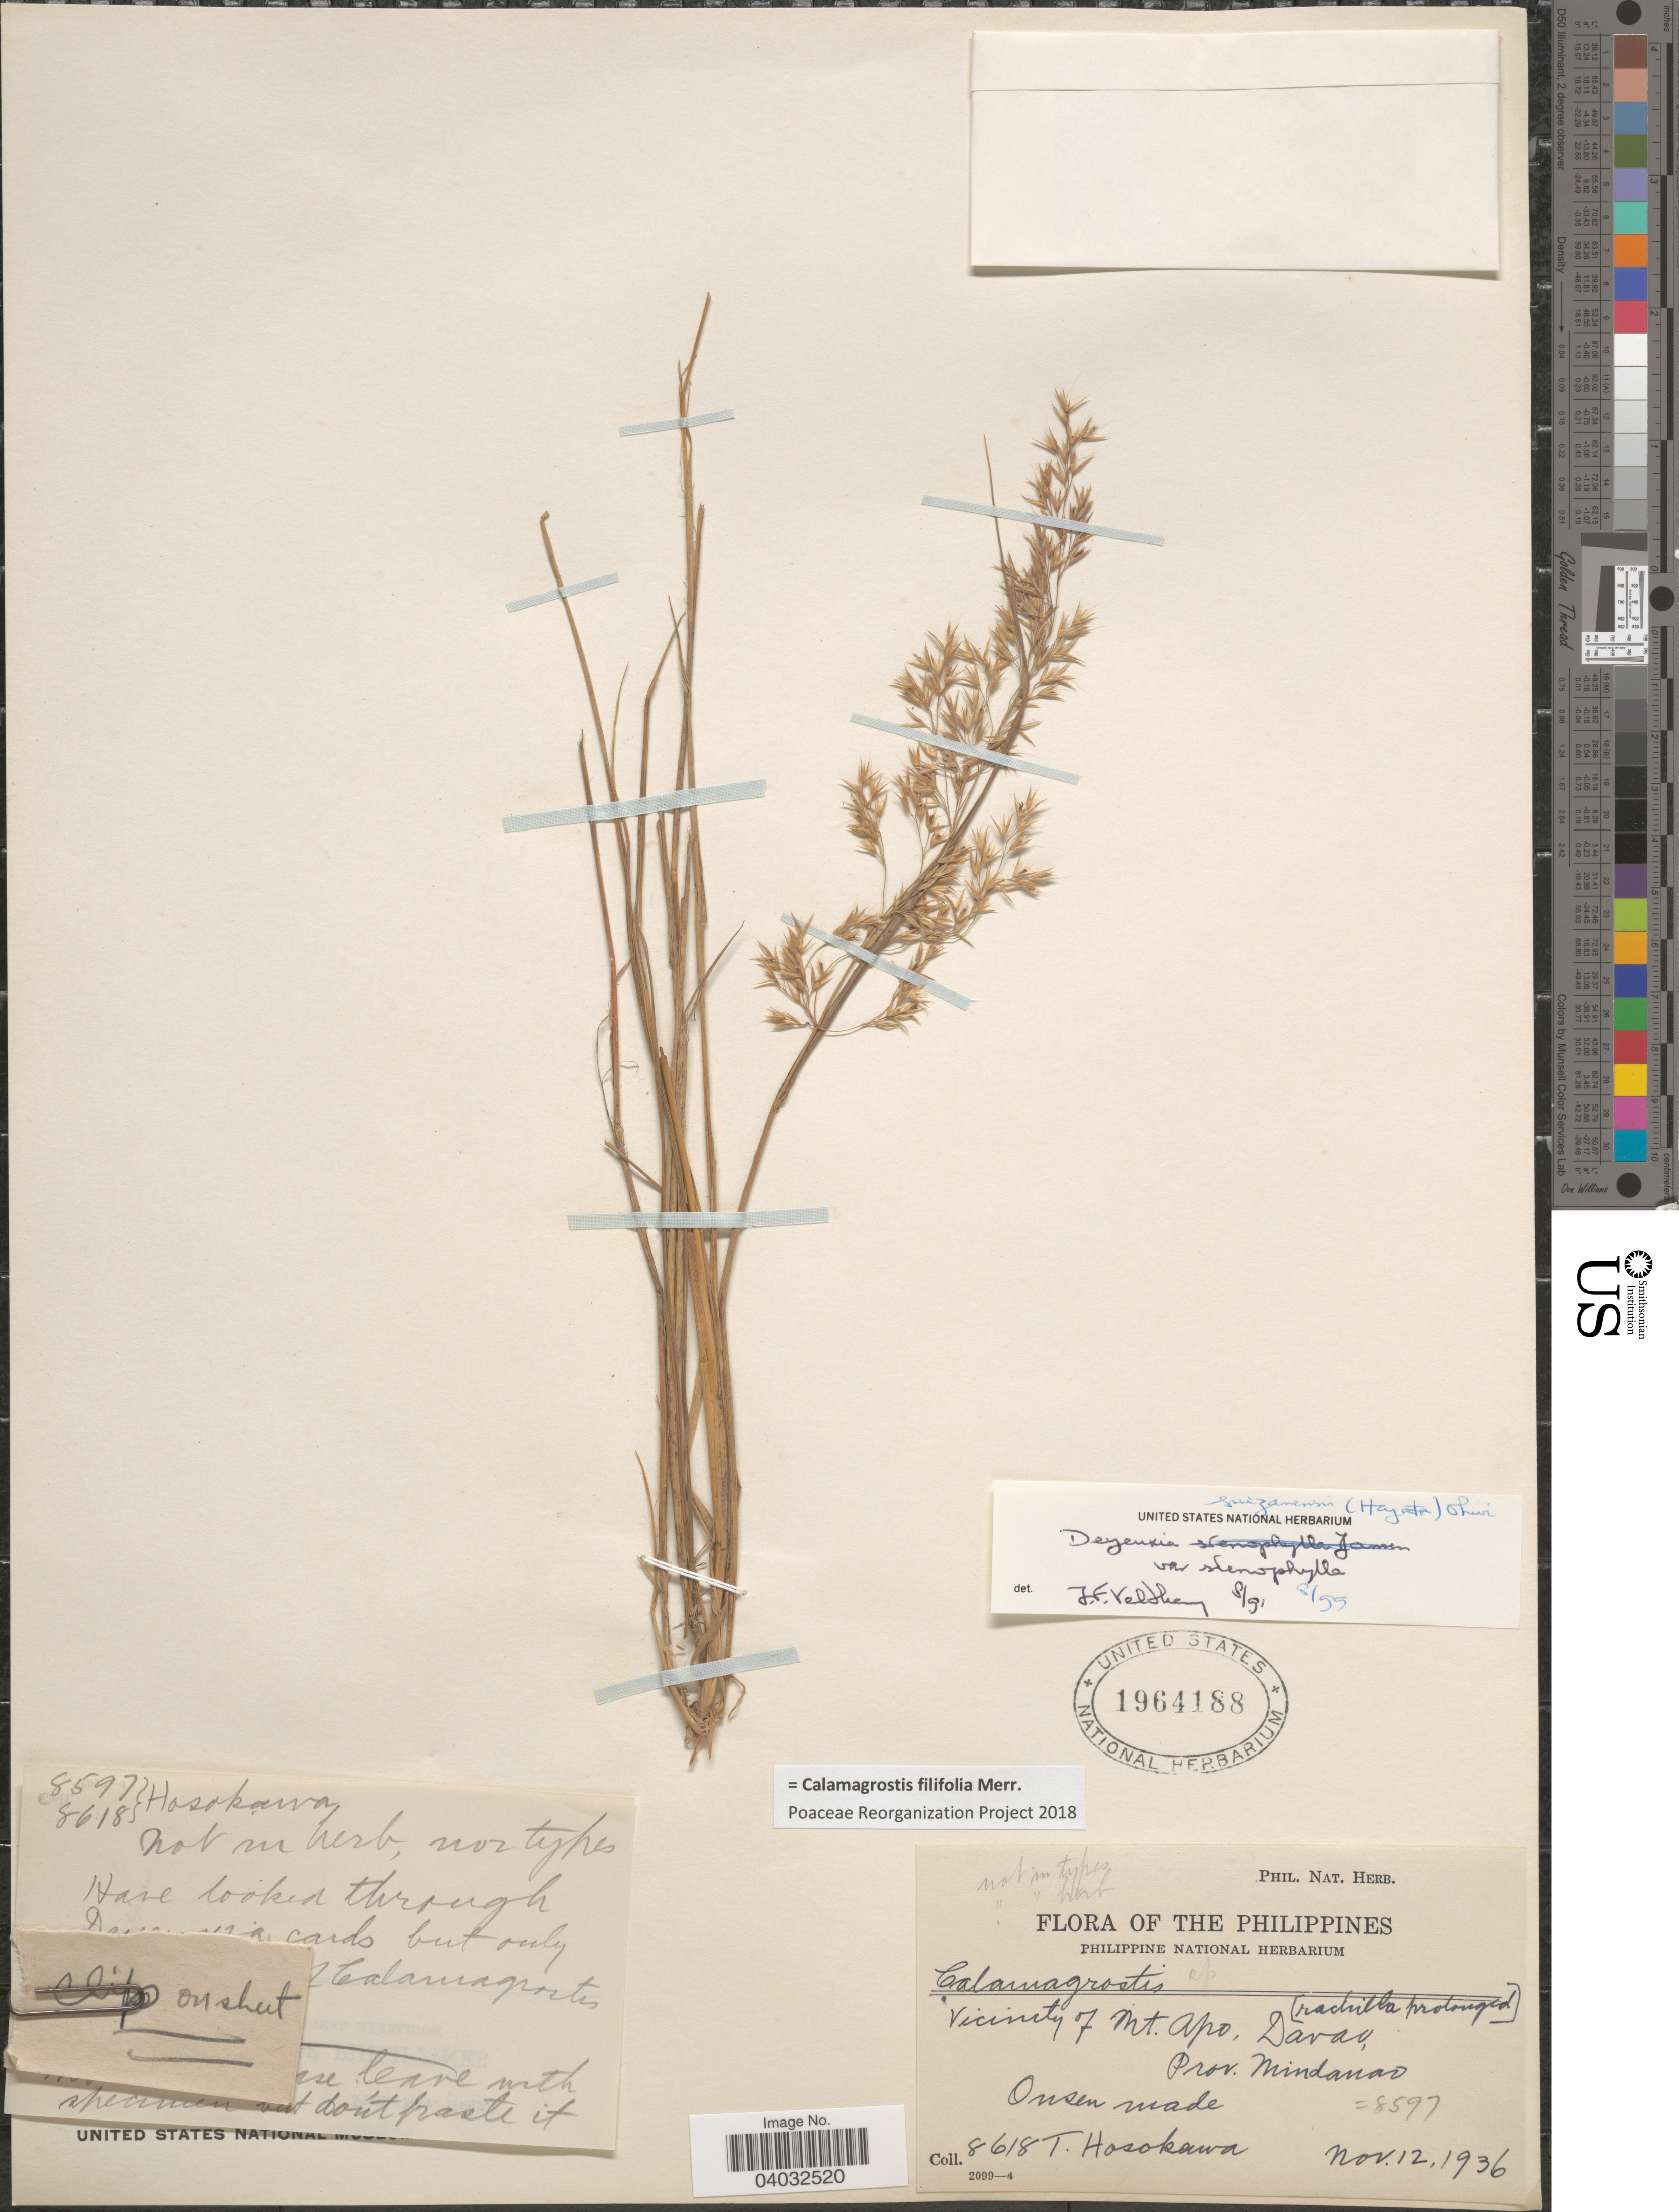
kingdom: Plantae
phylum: Tracheophyta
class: Liliopsida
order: Poales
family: Poaceae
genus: Calamagrostis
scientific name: Calamagrostis filifolia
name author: Merr.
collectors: T. Hosokawa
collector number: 8618/8597?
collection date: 1936-11-12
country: Philippines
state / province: Davao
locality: Vicinity of Mt. Apo, Prov. Mindanao.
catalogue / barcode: US 1964188